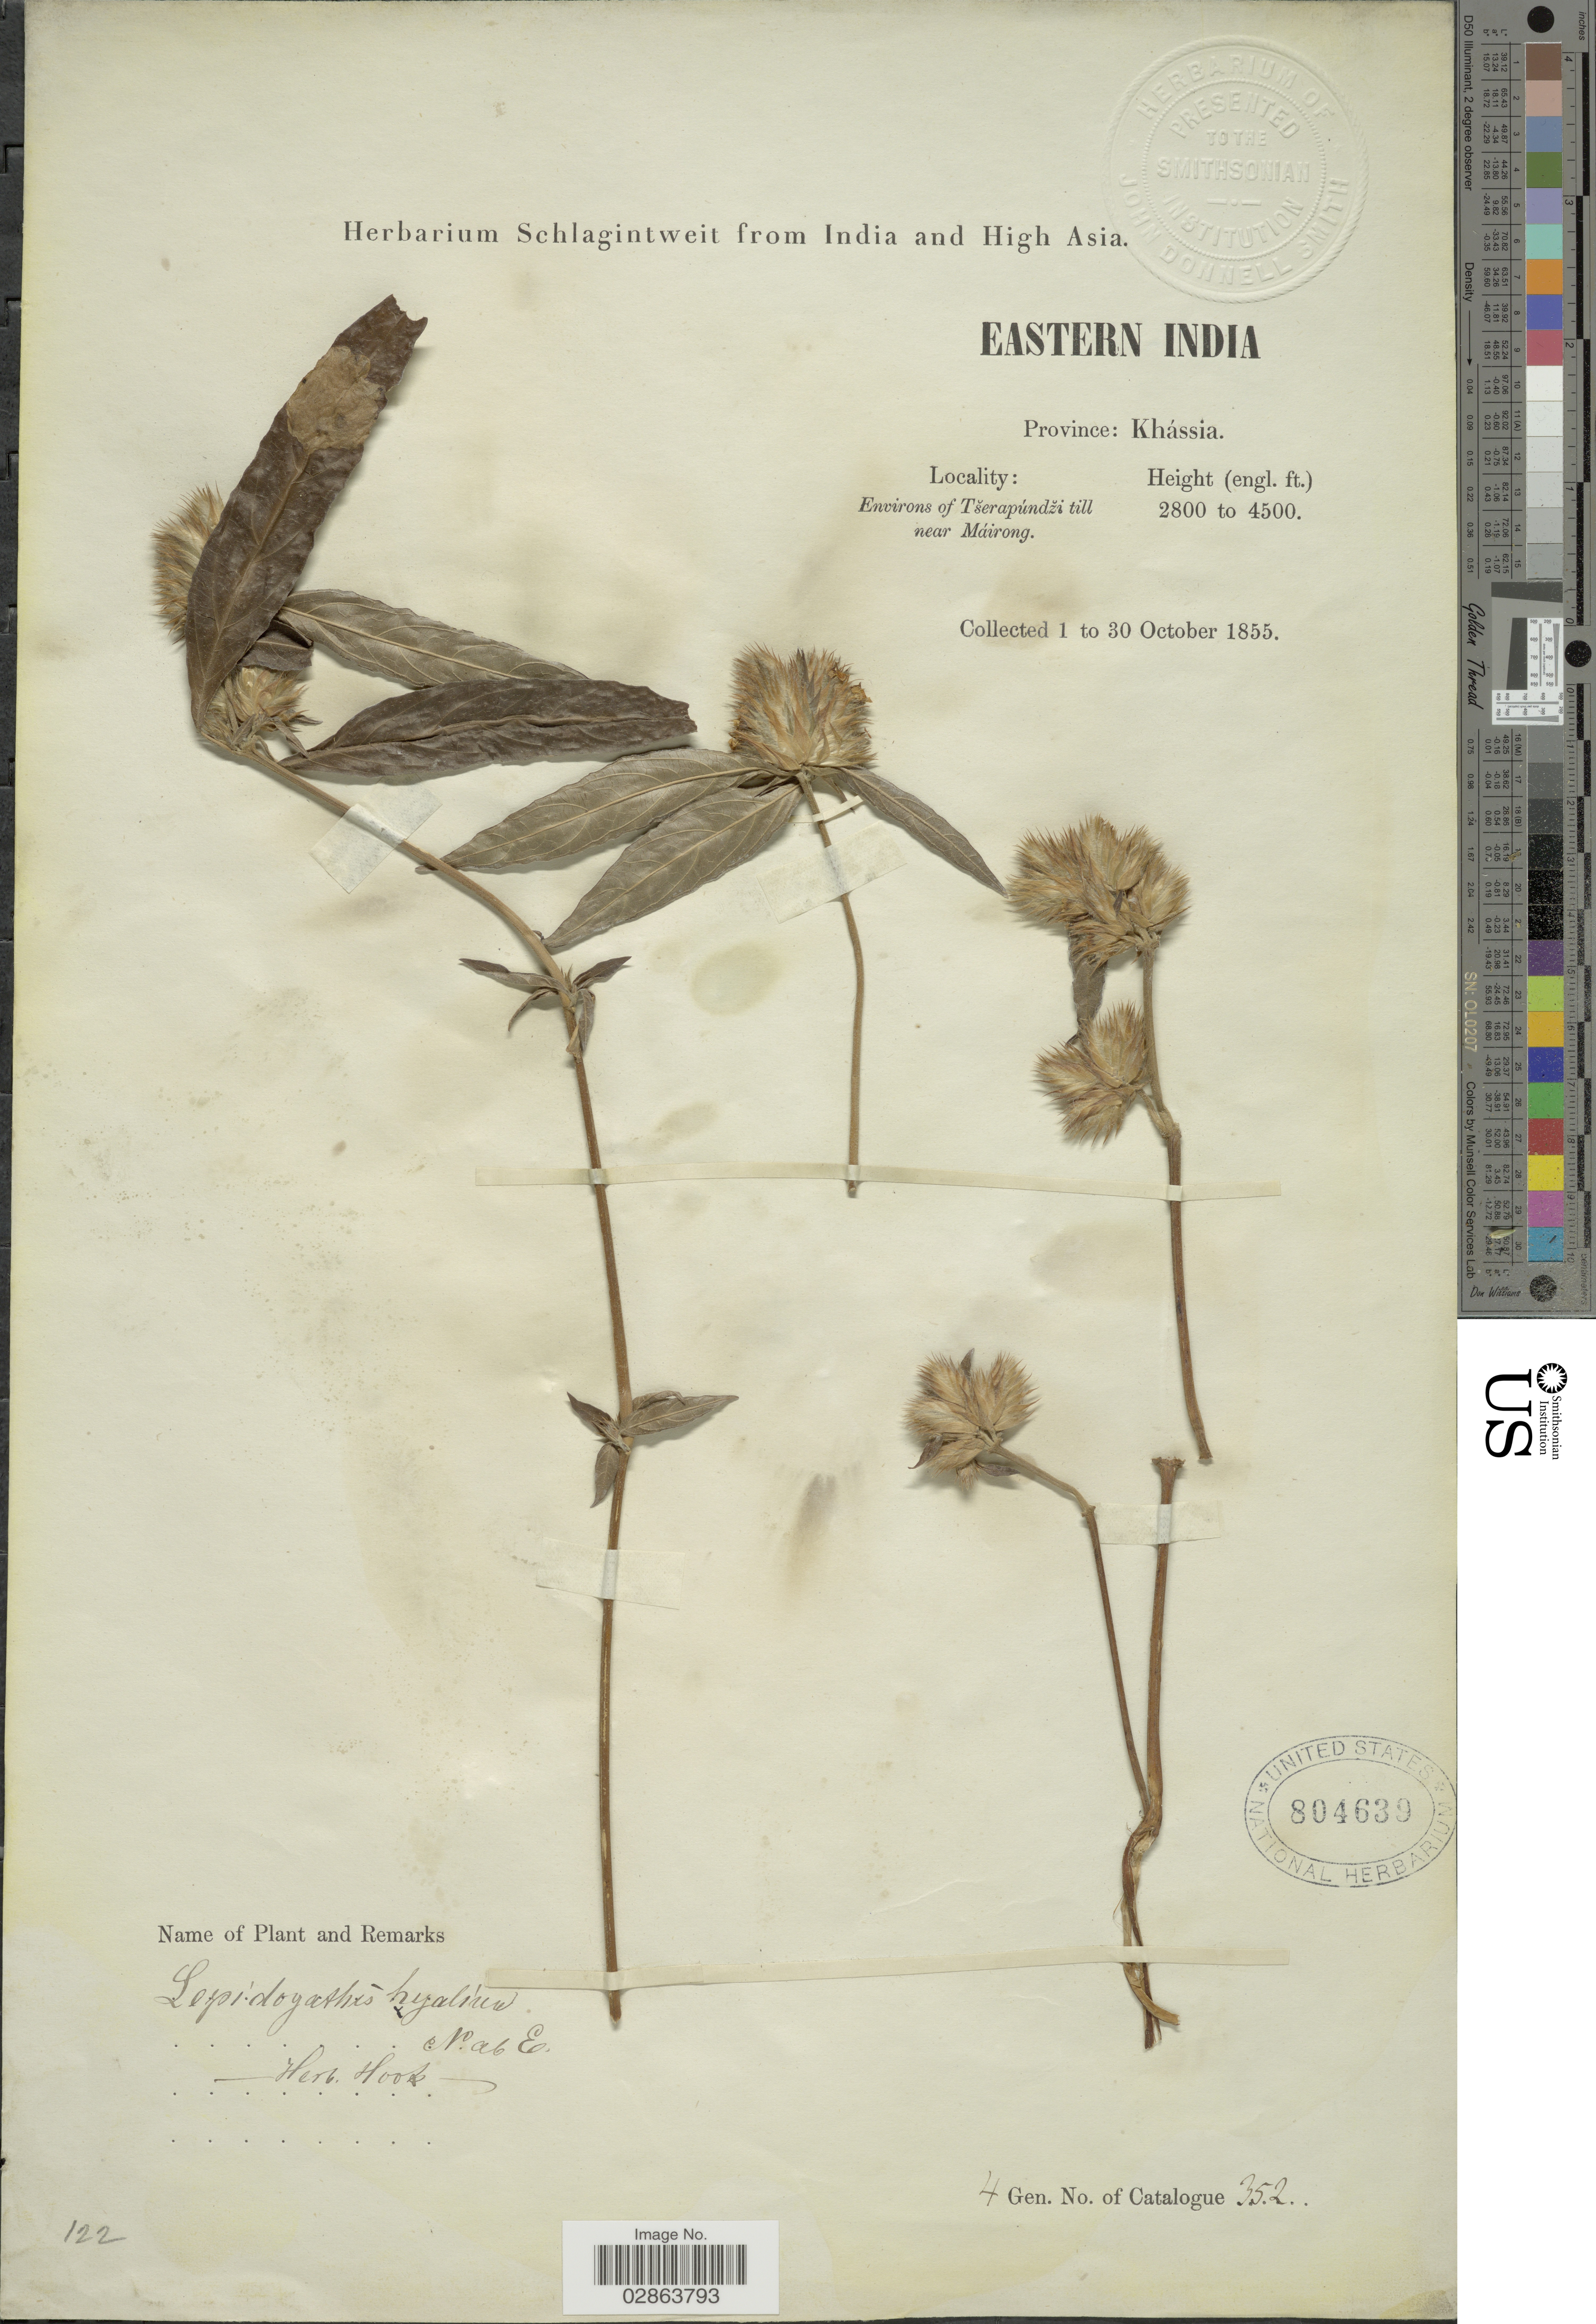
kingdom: Plantae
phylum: Tracheophyta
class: Magnoliopsida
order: Lamiales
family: Acanthaceae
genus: Lepidagathis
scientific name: Lepidagathis incurva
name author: Buch.-Ham. ex D. Don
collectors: ex herb. Schlagintweit from India and High Asia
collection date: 1855-10-01/1855-10-30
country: India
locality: Eastern India, Province: Khássia, Environs of Tserapúndzi till near Máirong.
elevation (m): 853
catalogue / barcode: US 804639